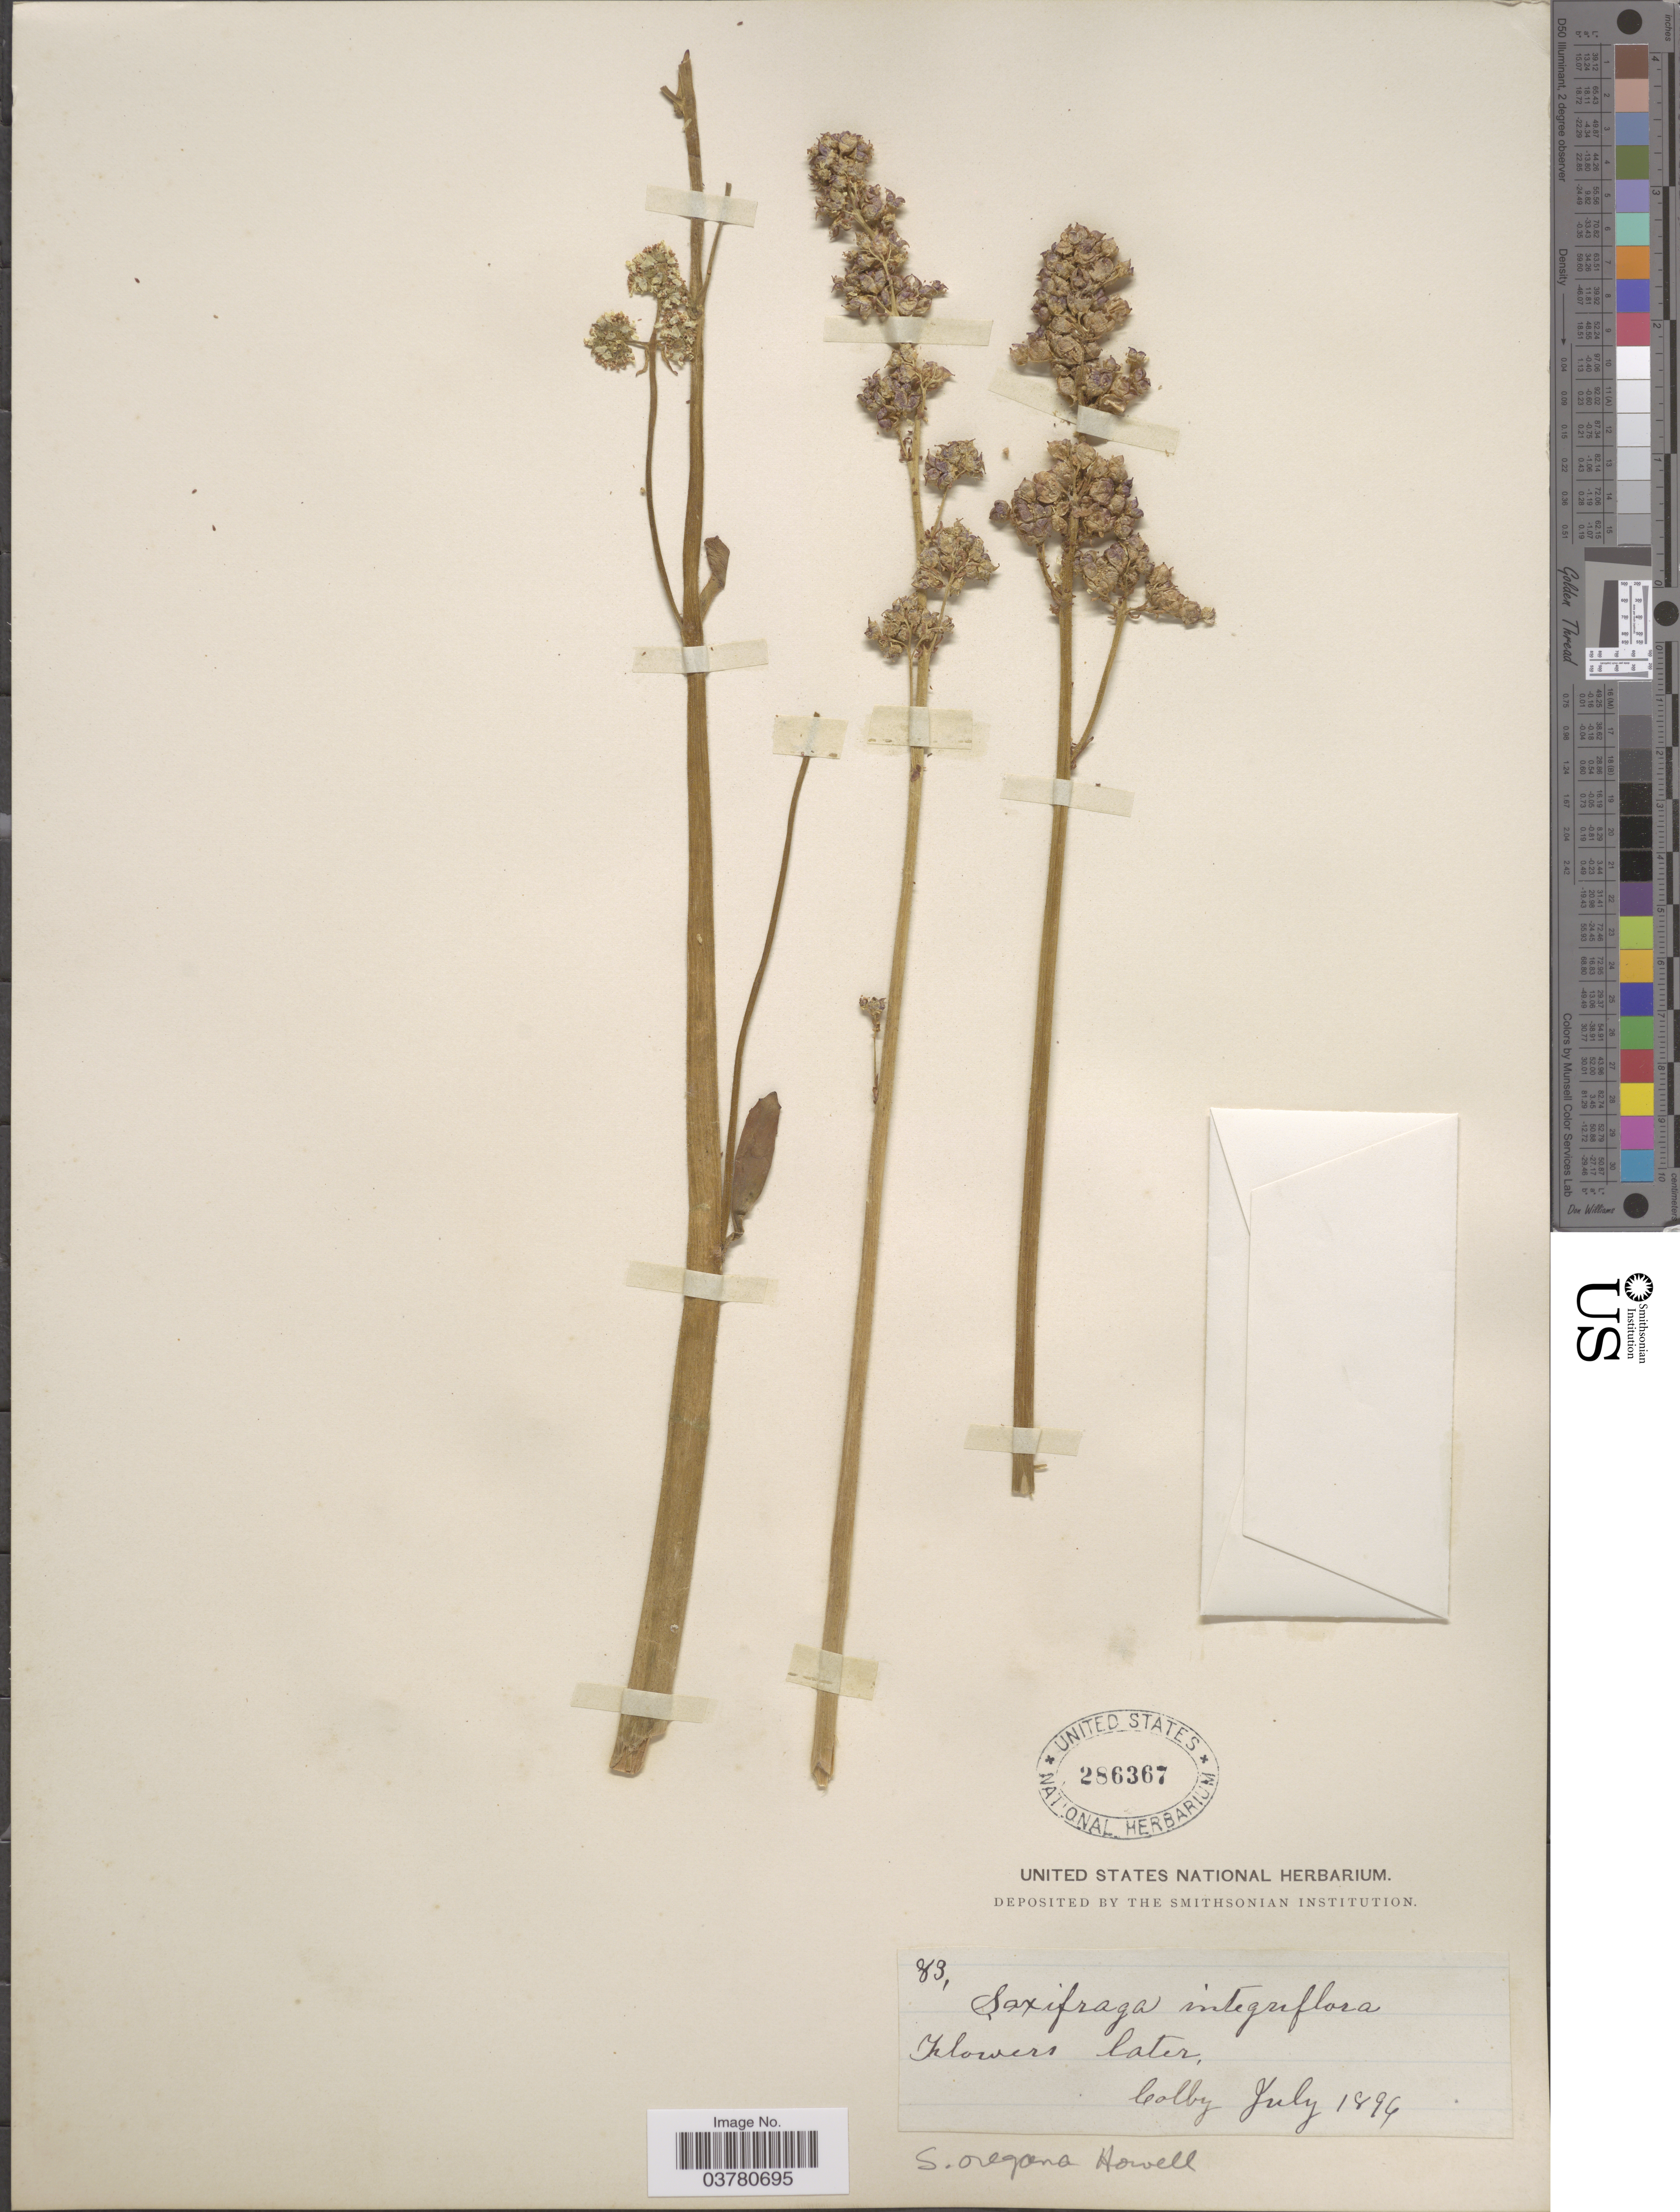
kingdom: Plantae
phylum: Tracheophyta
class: Magnoliopsida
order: Saxifragales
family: Saxifragaceae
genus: Micranthes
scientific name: Micranthes oregana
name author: (Howell) Small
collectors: Colby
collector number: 83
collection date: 1894-07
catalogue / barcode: US 286367